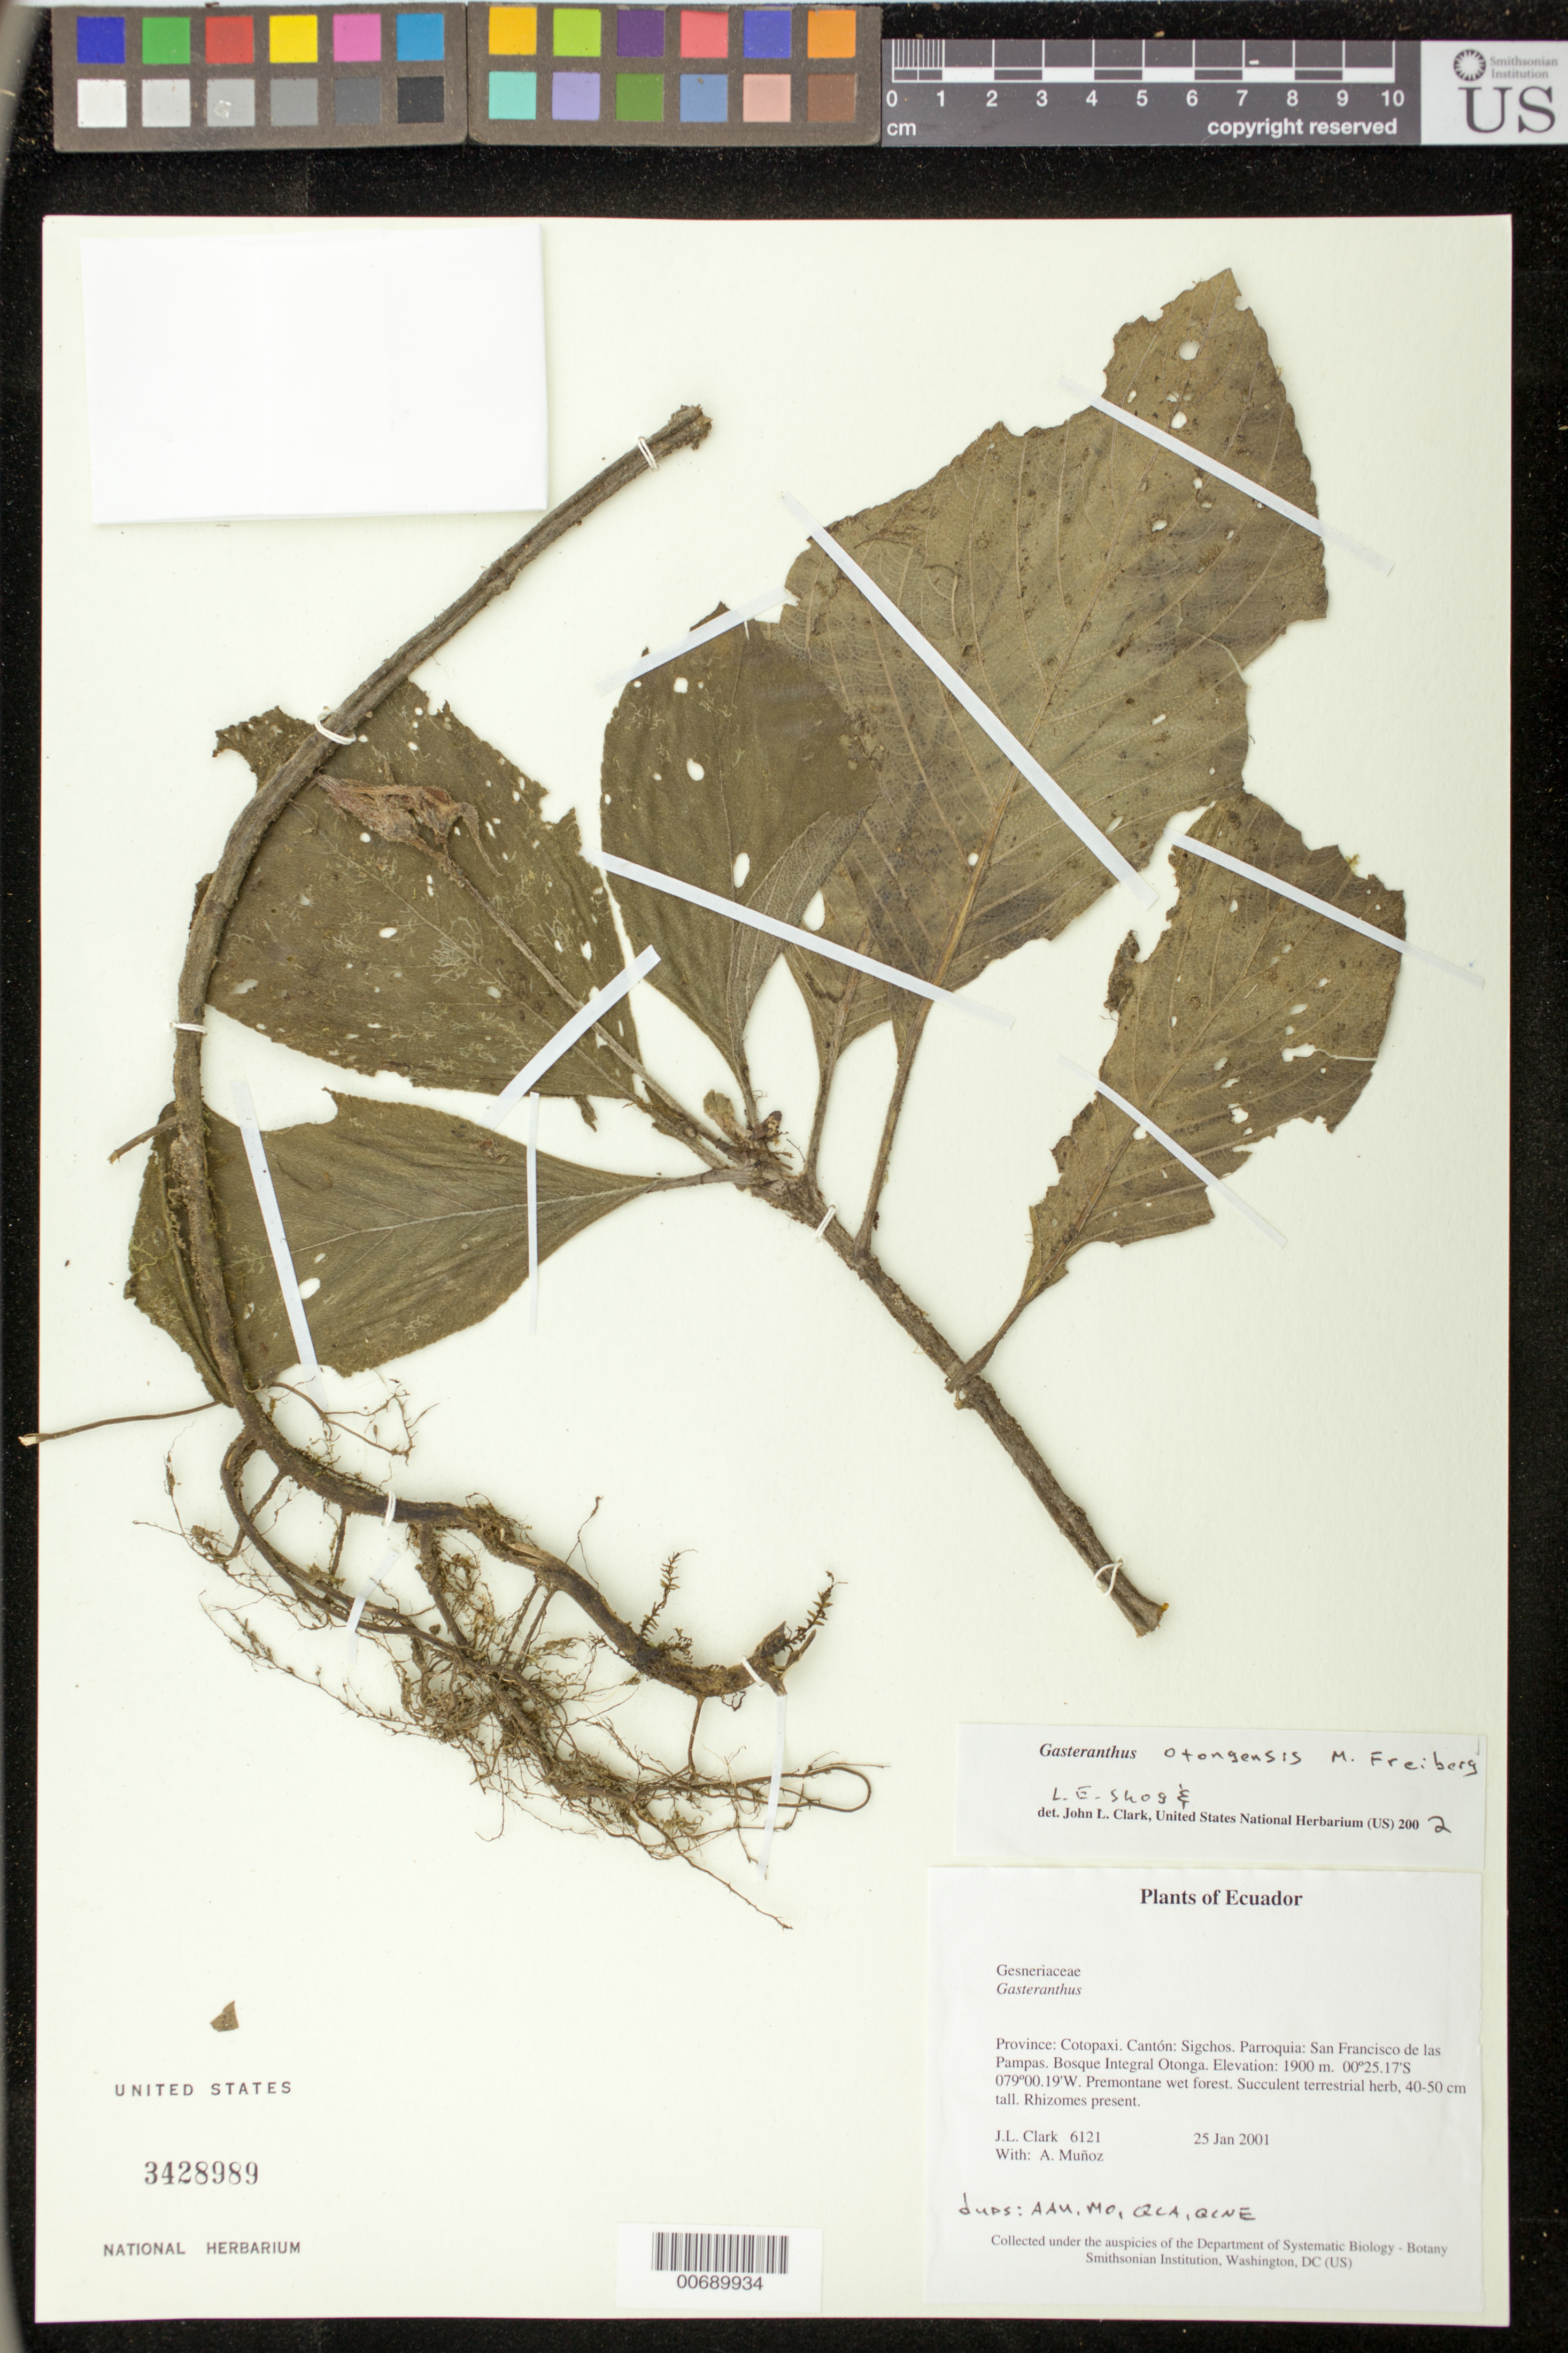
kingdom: Plantae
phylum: Tracheophyta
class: Magnoliopsida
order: Lamiales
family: Gesneriaceae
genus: Gasteranthus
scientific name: Gasteranthus otongensis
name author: M. Freiberg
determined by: Clark, J. L., (SEL), The Marie Selby Botanical Garden (UNITED STATES)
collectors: J. L. Clark & A. Muñoz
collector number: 06121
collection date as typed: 25 Jan 2001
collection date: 2001-01-25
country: Ecuador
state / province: Cotopaxi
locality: Sigchos. Parroquia: San Francisco de las Pampas. Bosque Integral Otonga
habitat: Premontane wet forest.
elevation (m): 1900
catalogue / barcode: US 3428989